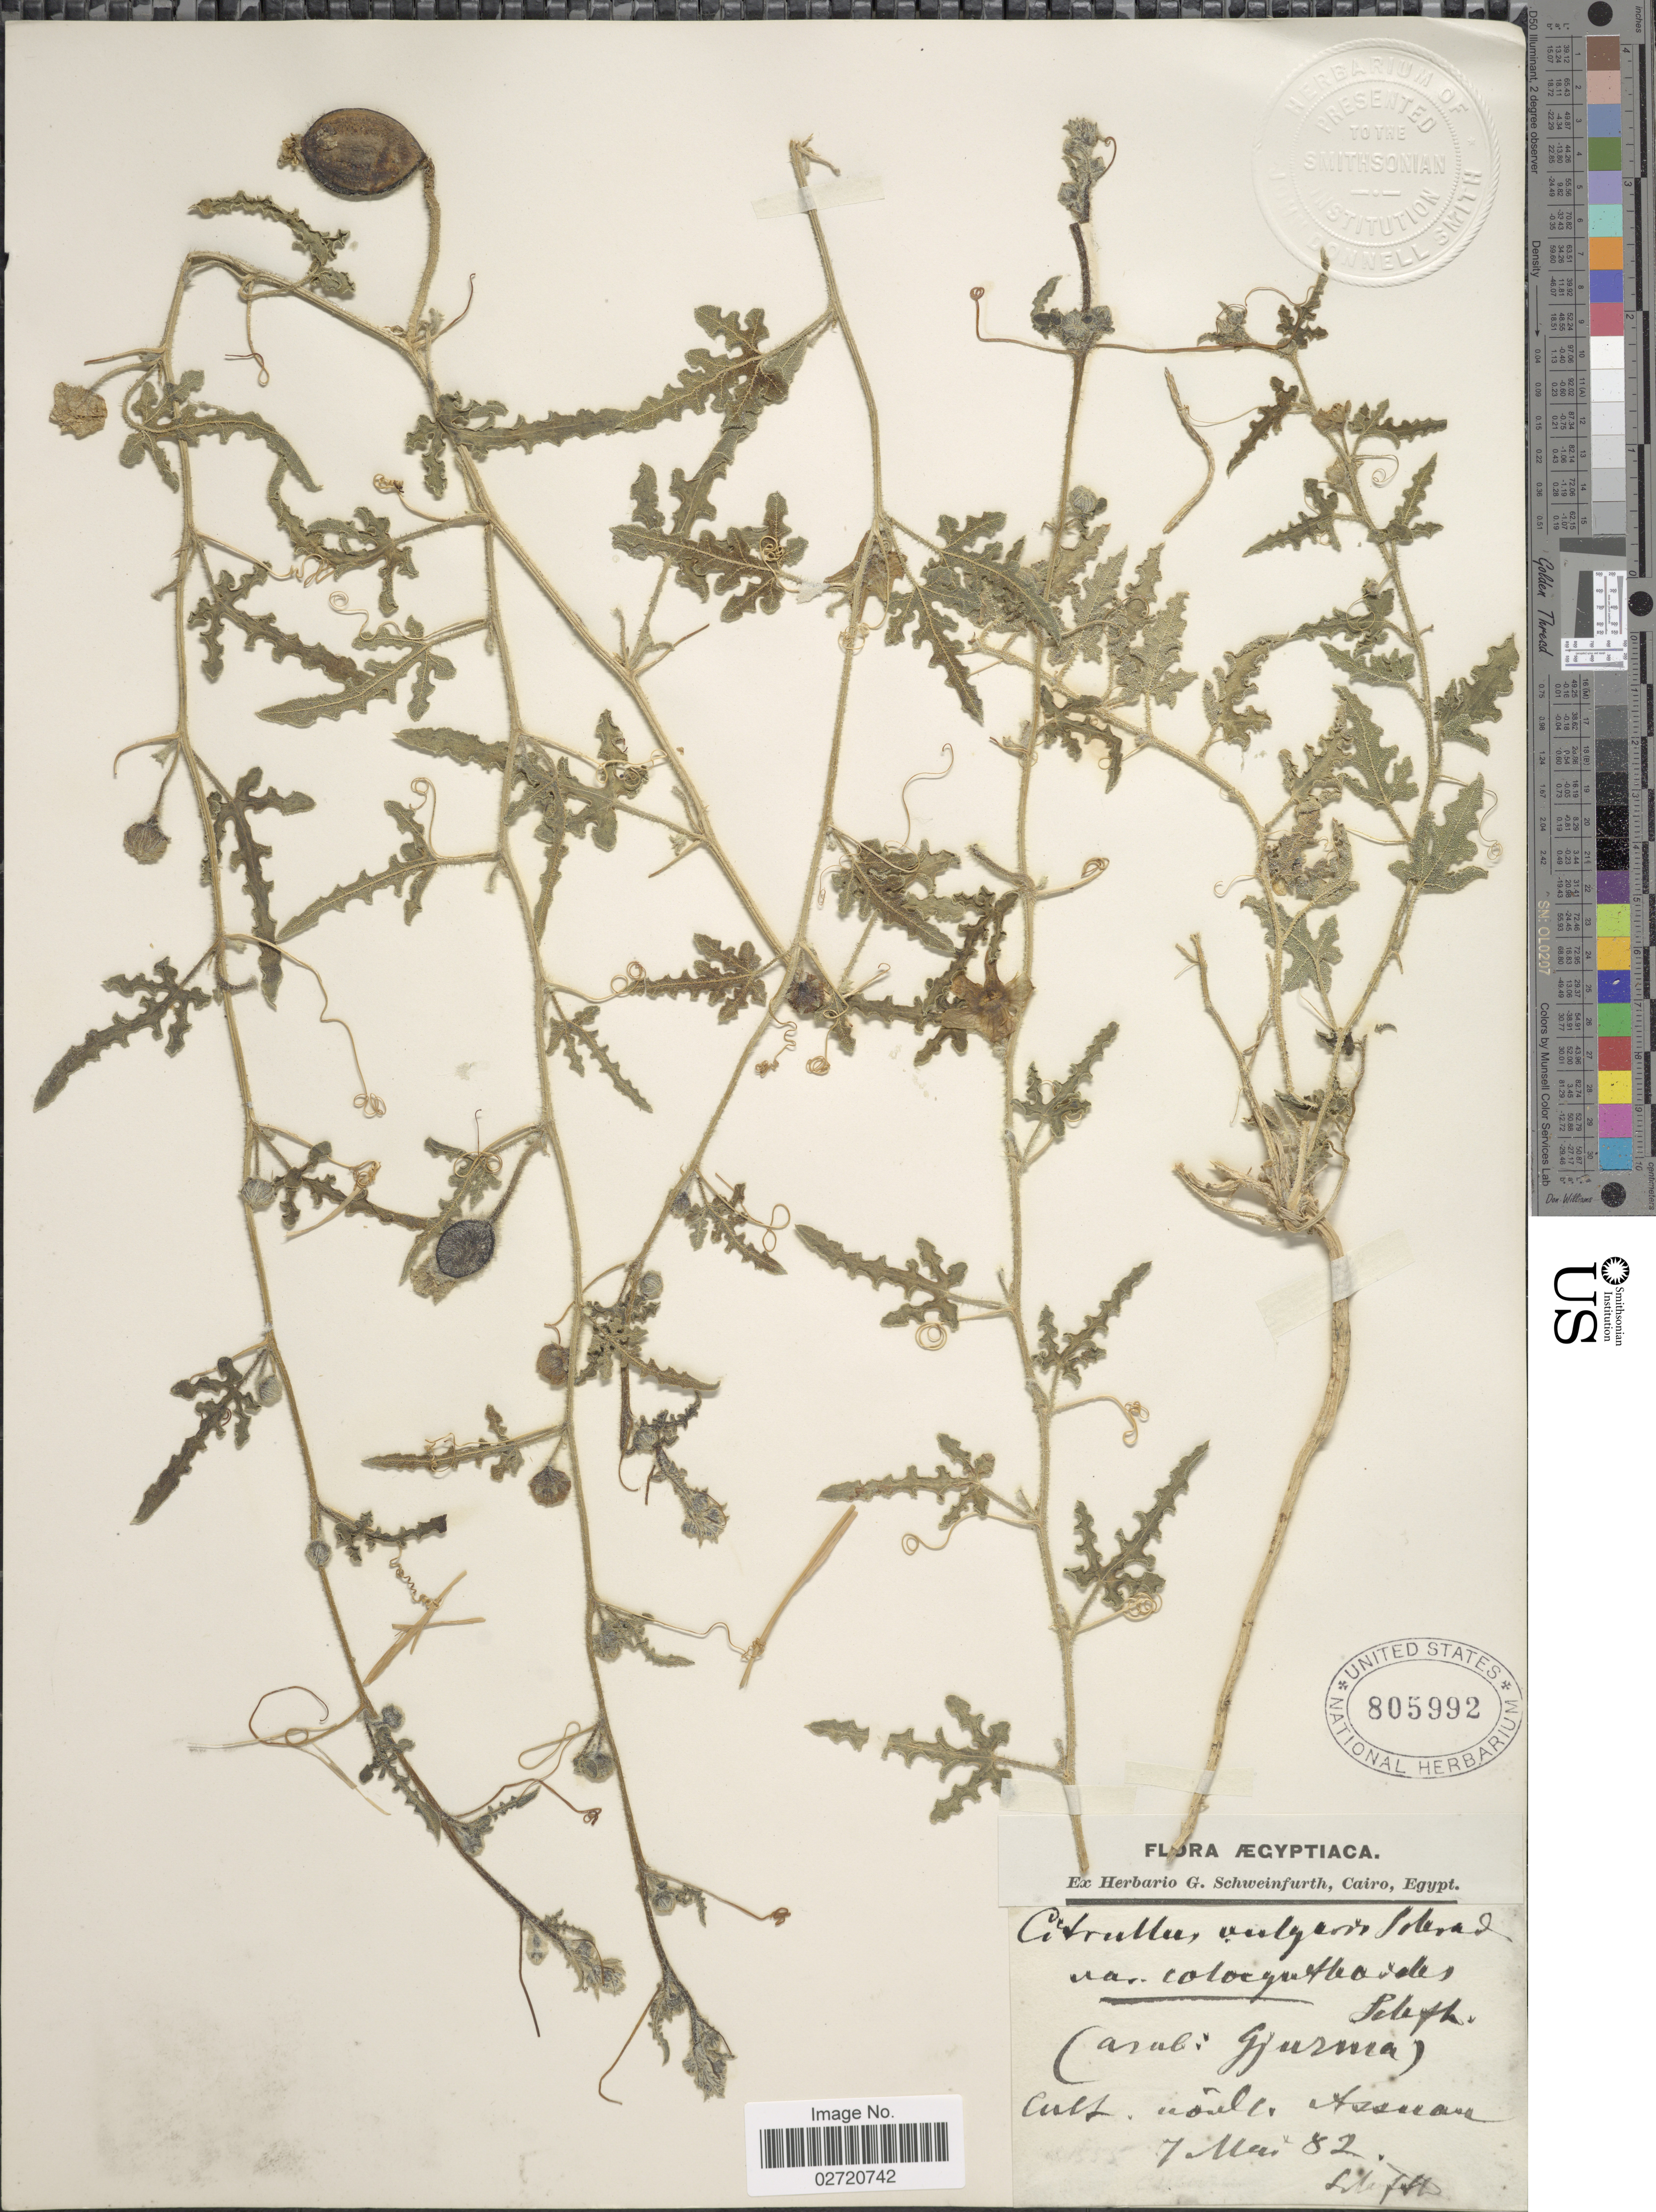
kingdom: Plantae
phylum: Tracheophyta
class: Magnoliopsida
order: Cucurbitales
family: Cucurbitaceae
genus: Citrullus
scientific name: Citrullus colocynthis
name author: (L.) Schrad.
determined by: Strong, Mark T., (BOT), Smithsonian Institution - National Museum of Natural History (UNITED STATES)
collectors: G. A. Schweinfurth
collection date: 1982-05-07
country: Egypt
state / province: Aswan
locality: Ægytiaca. Cult. noulc. Assuan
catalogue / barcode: US 805992